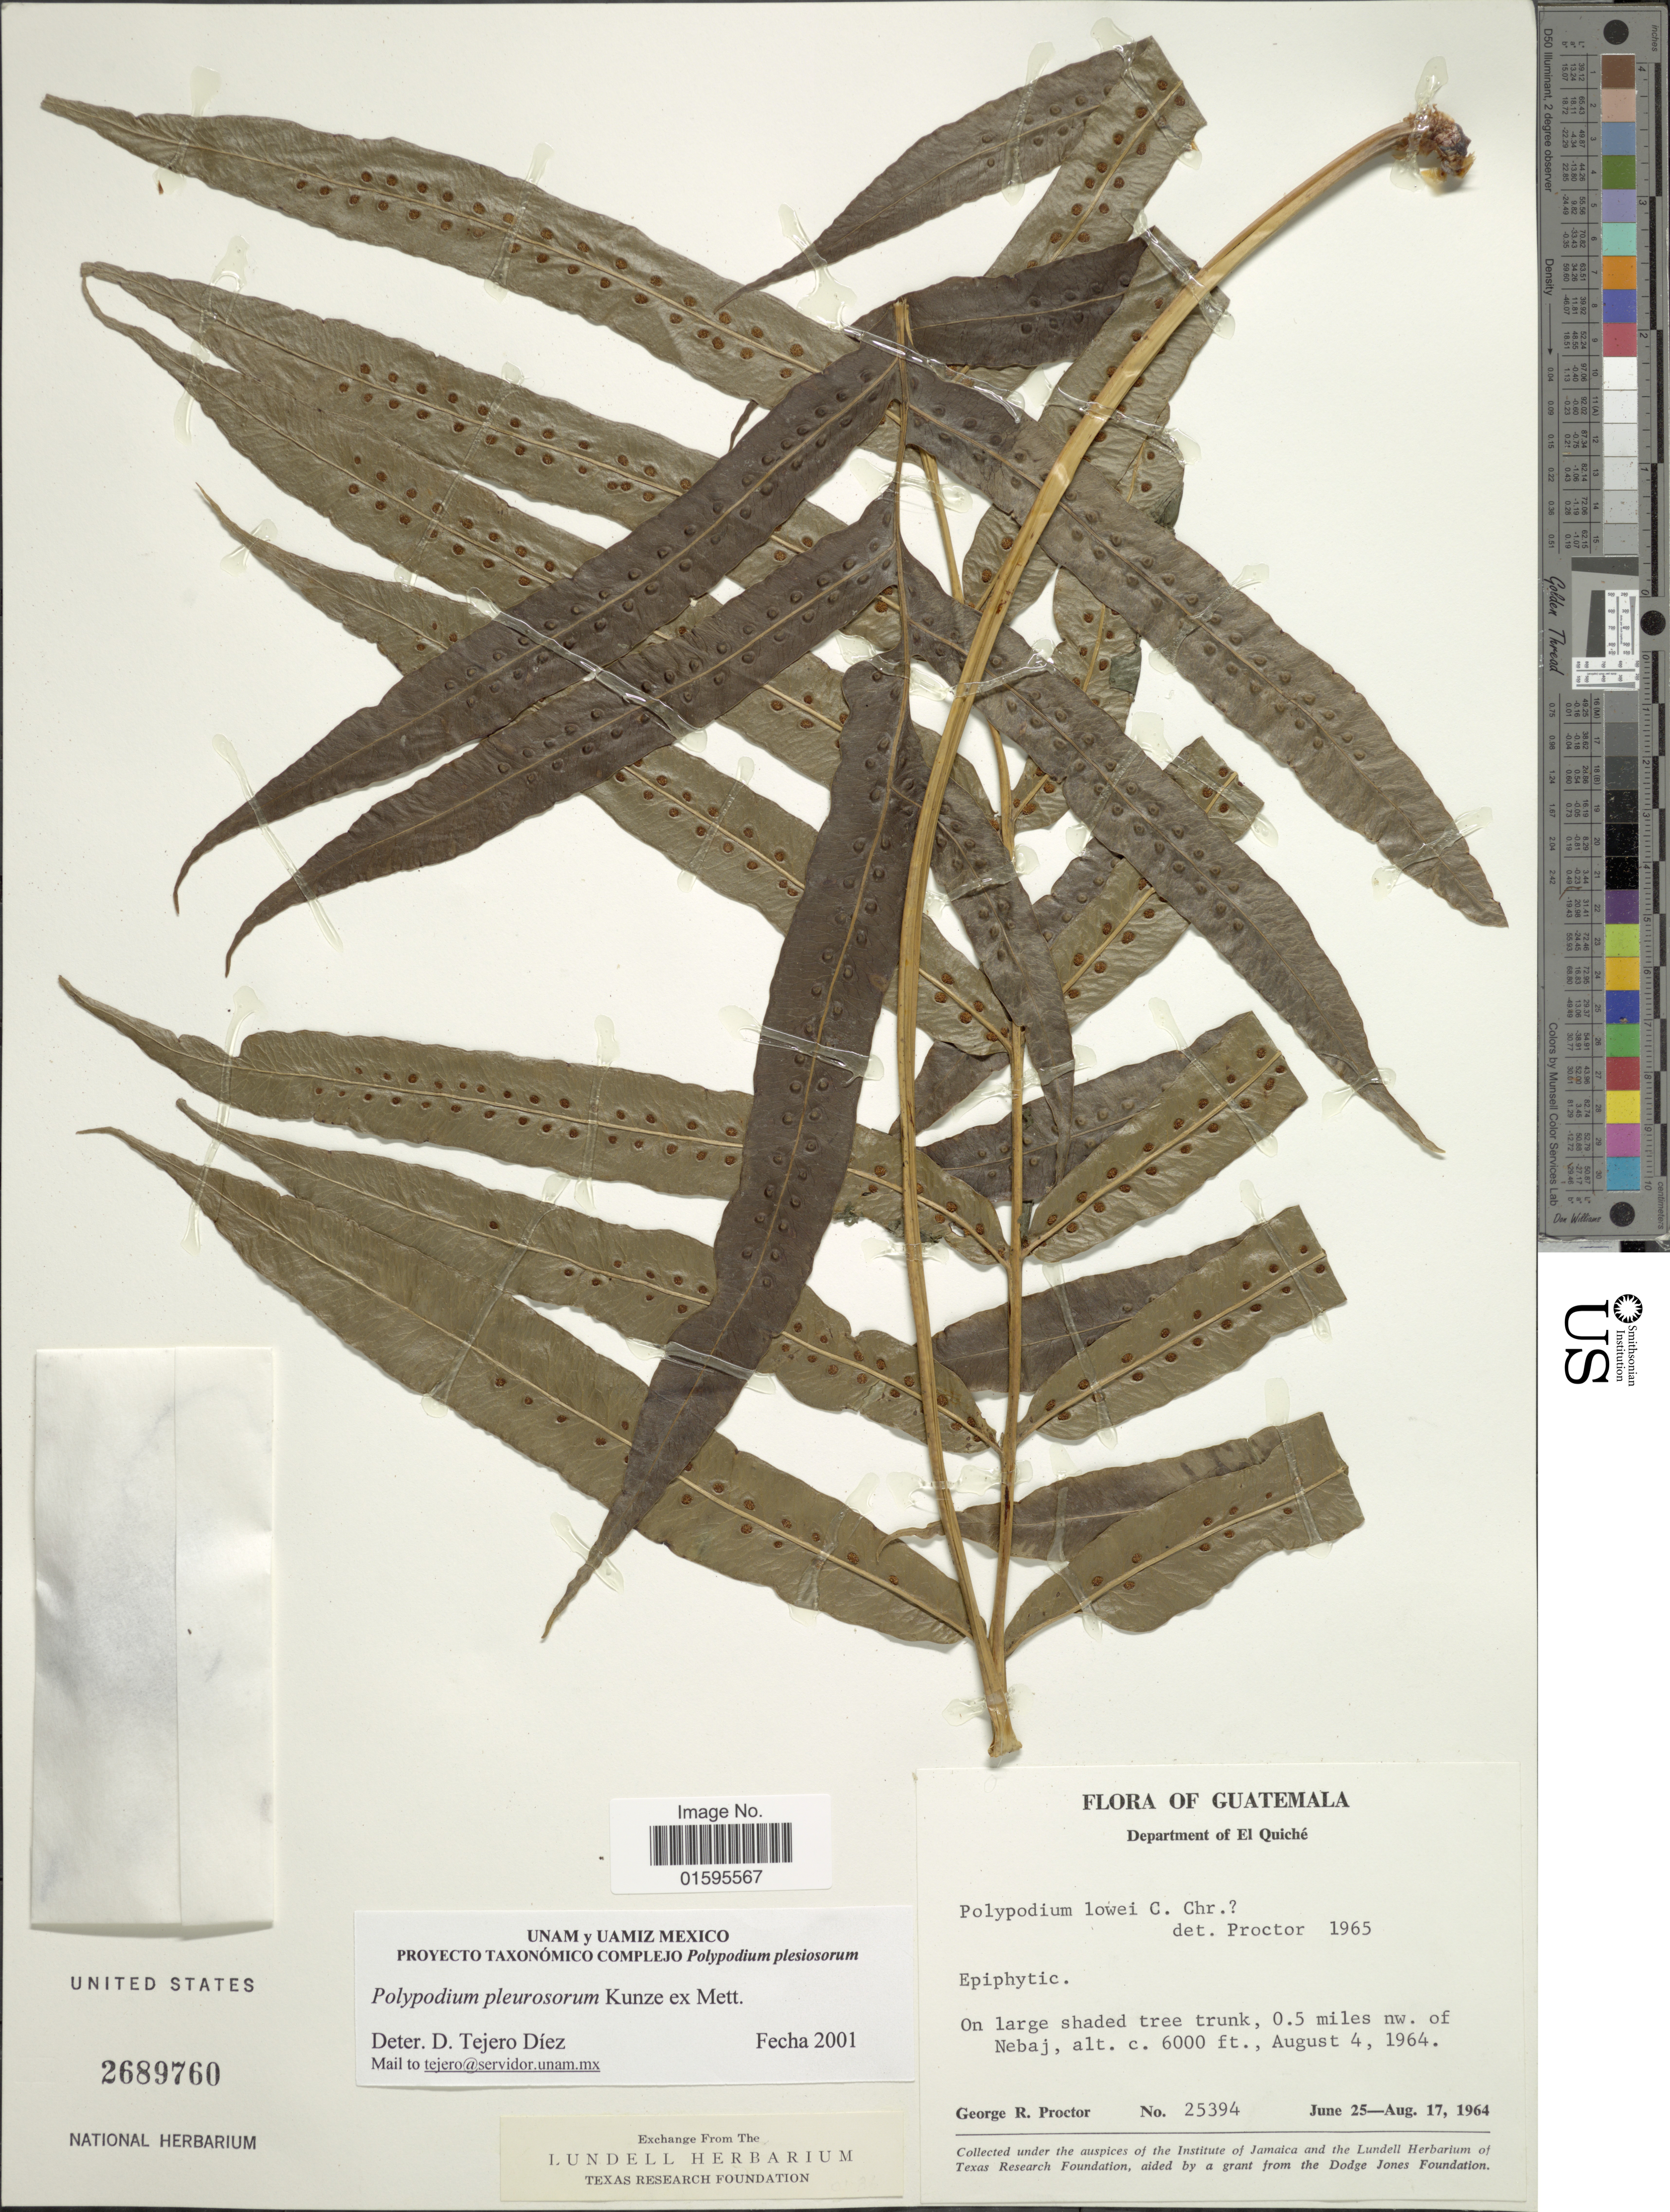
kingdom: Plantae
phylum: Tracheophyta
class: Polypodiopsida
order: Polypodiales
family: Polypodiaceae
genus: Polypodium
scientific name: Polypodium pleurosorum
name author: Kunze ex Mett.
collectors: G. R. Proctor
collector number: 25394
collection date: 1964-08-04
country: Guatemala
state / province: El Quiché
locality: Department of El Quiche, 0.5 miles nw. of Nebaj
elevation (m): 1829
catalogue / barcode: US 2689760